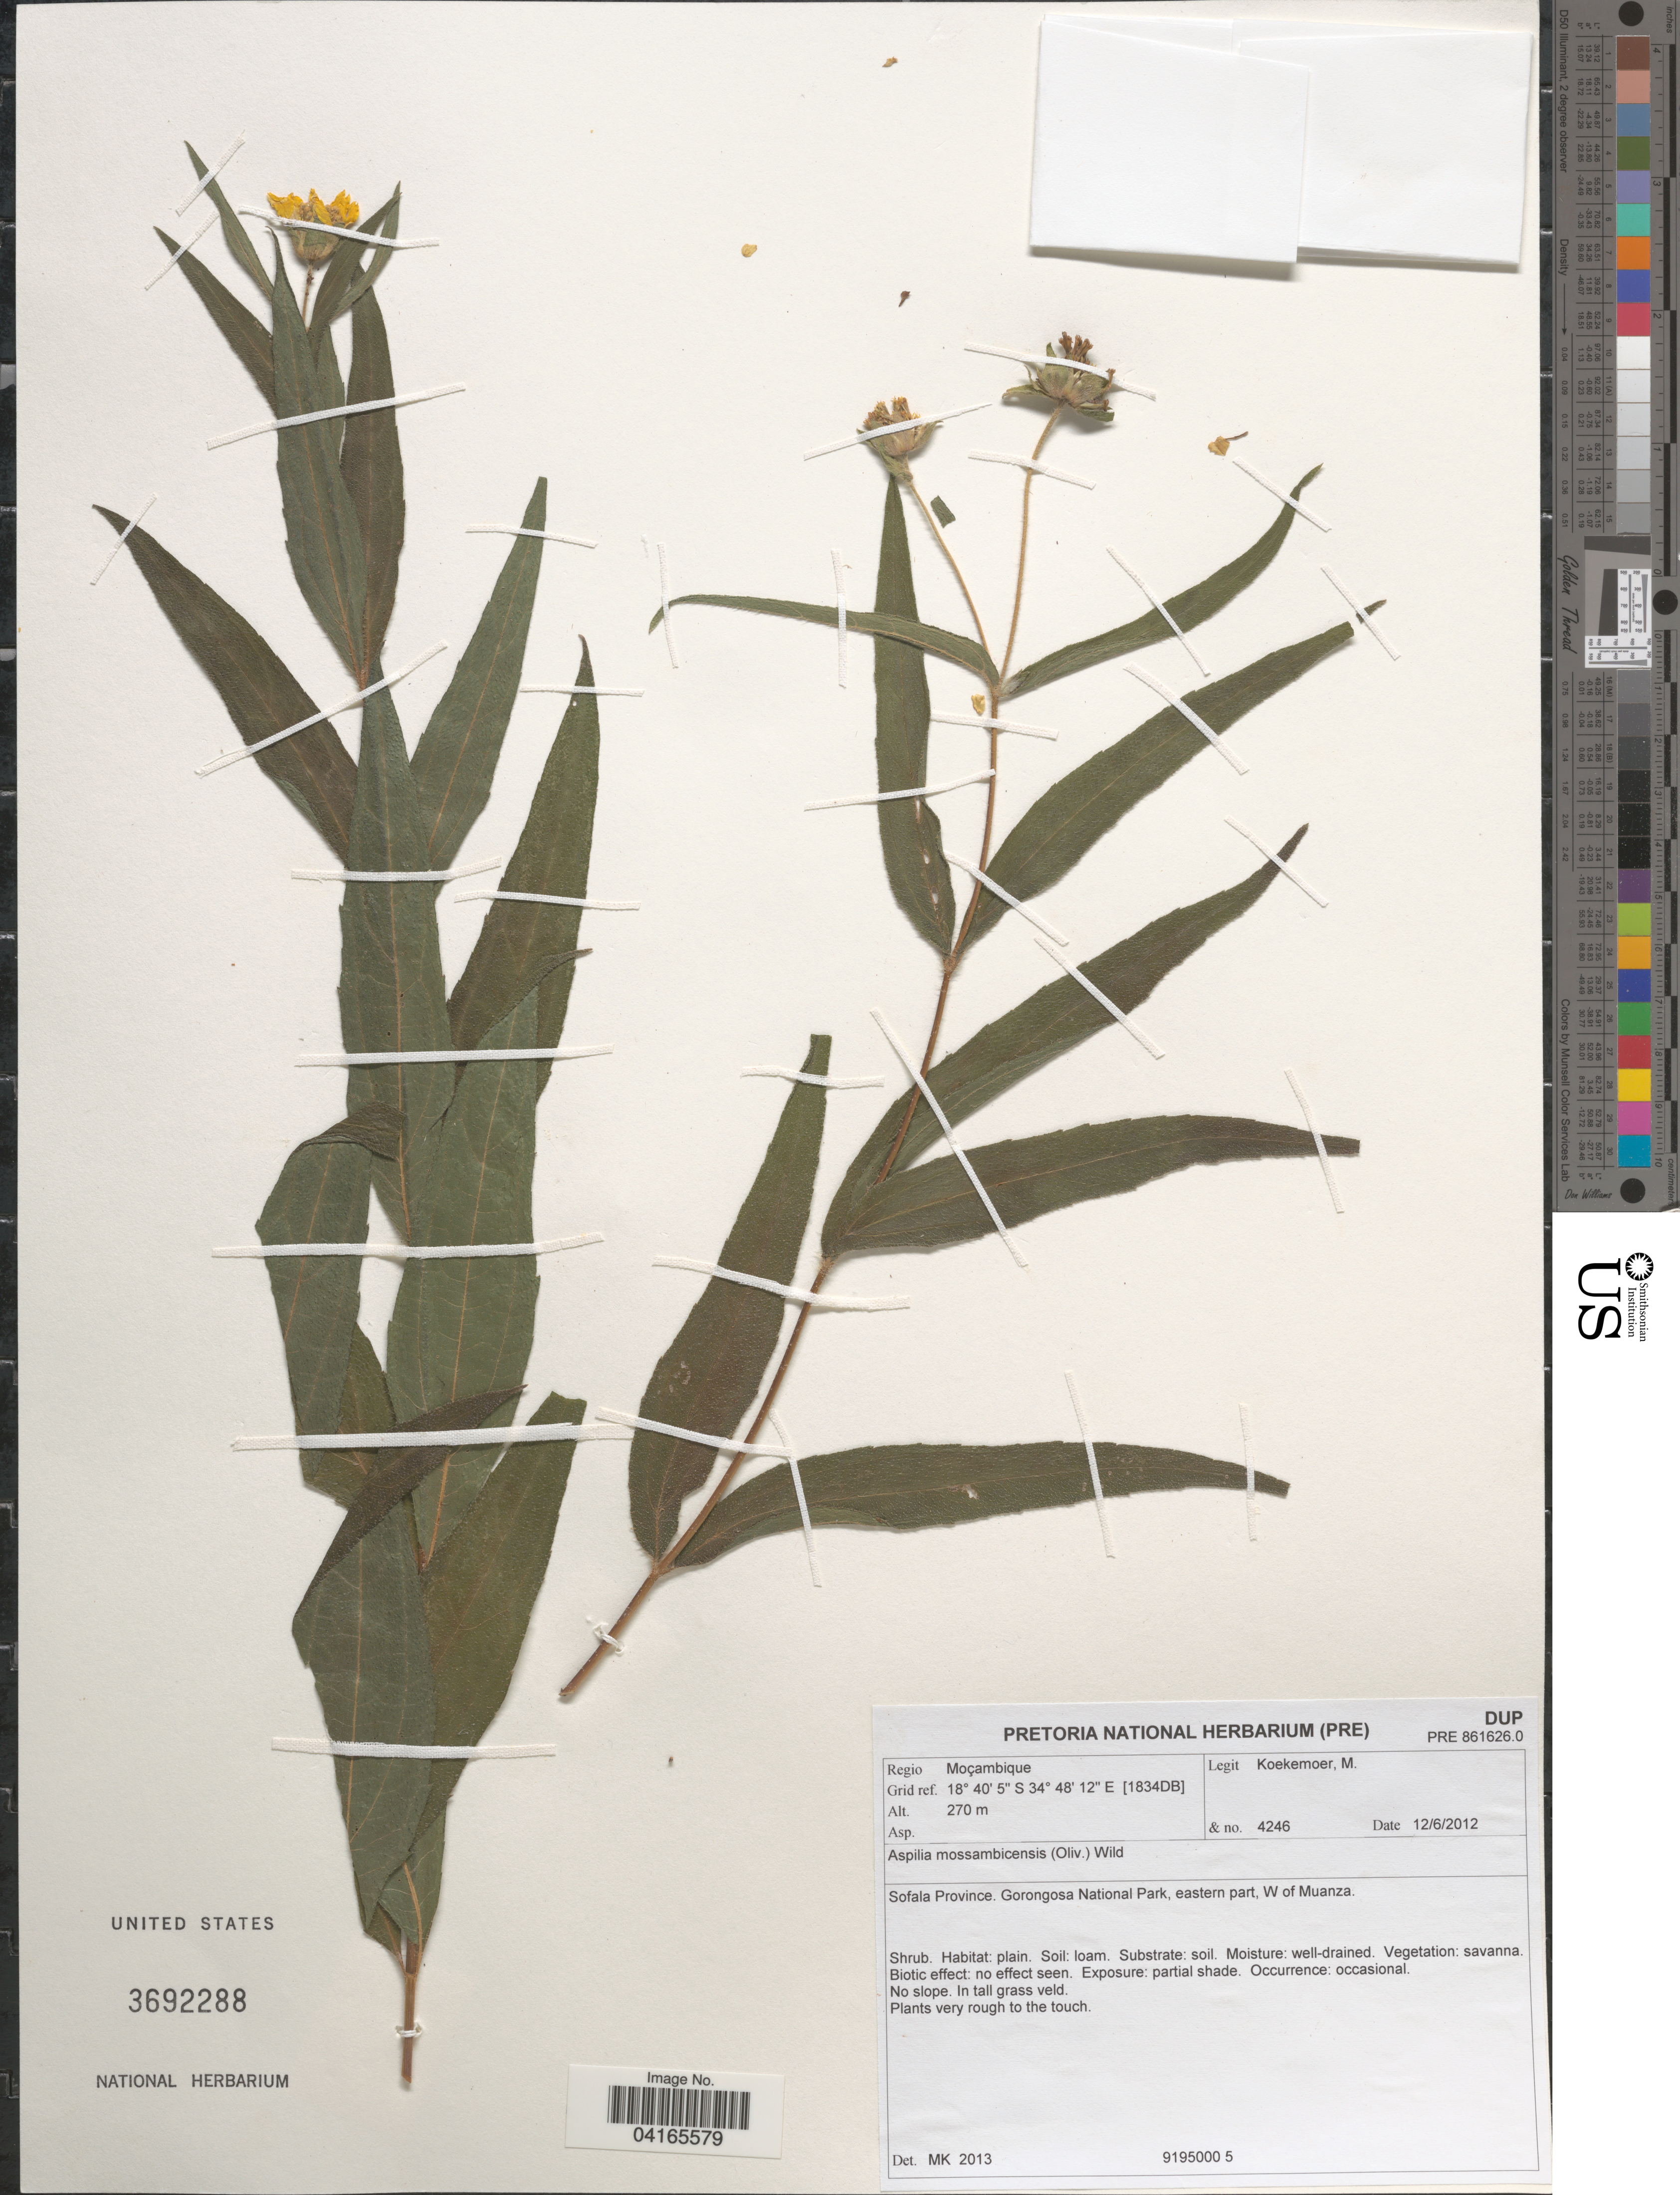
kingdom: Plantae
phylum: Tracheophyta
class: Magnoliopsida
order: Asterales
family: Asteraceae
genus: Aspilia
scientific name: Aspilia mossambicensis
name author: (Oliv.) Wild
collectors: M. Koekemoer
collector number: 4246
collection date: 2012-06-12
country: Mozambique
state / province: Sofala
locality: Regio Moçambique. Gorongosa National Park, eastern part, W of Muanza. [1834DB].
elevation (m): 270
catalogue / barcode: US 3692288